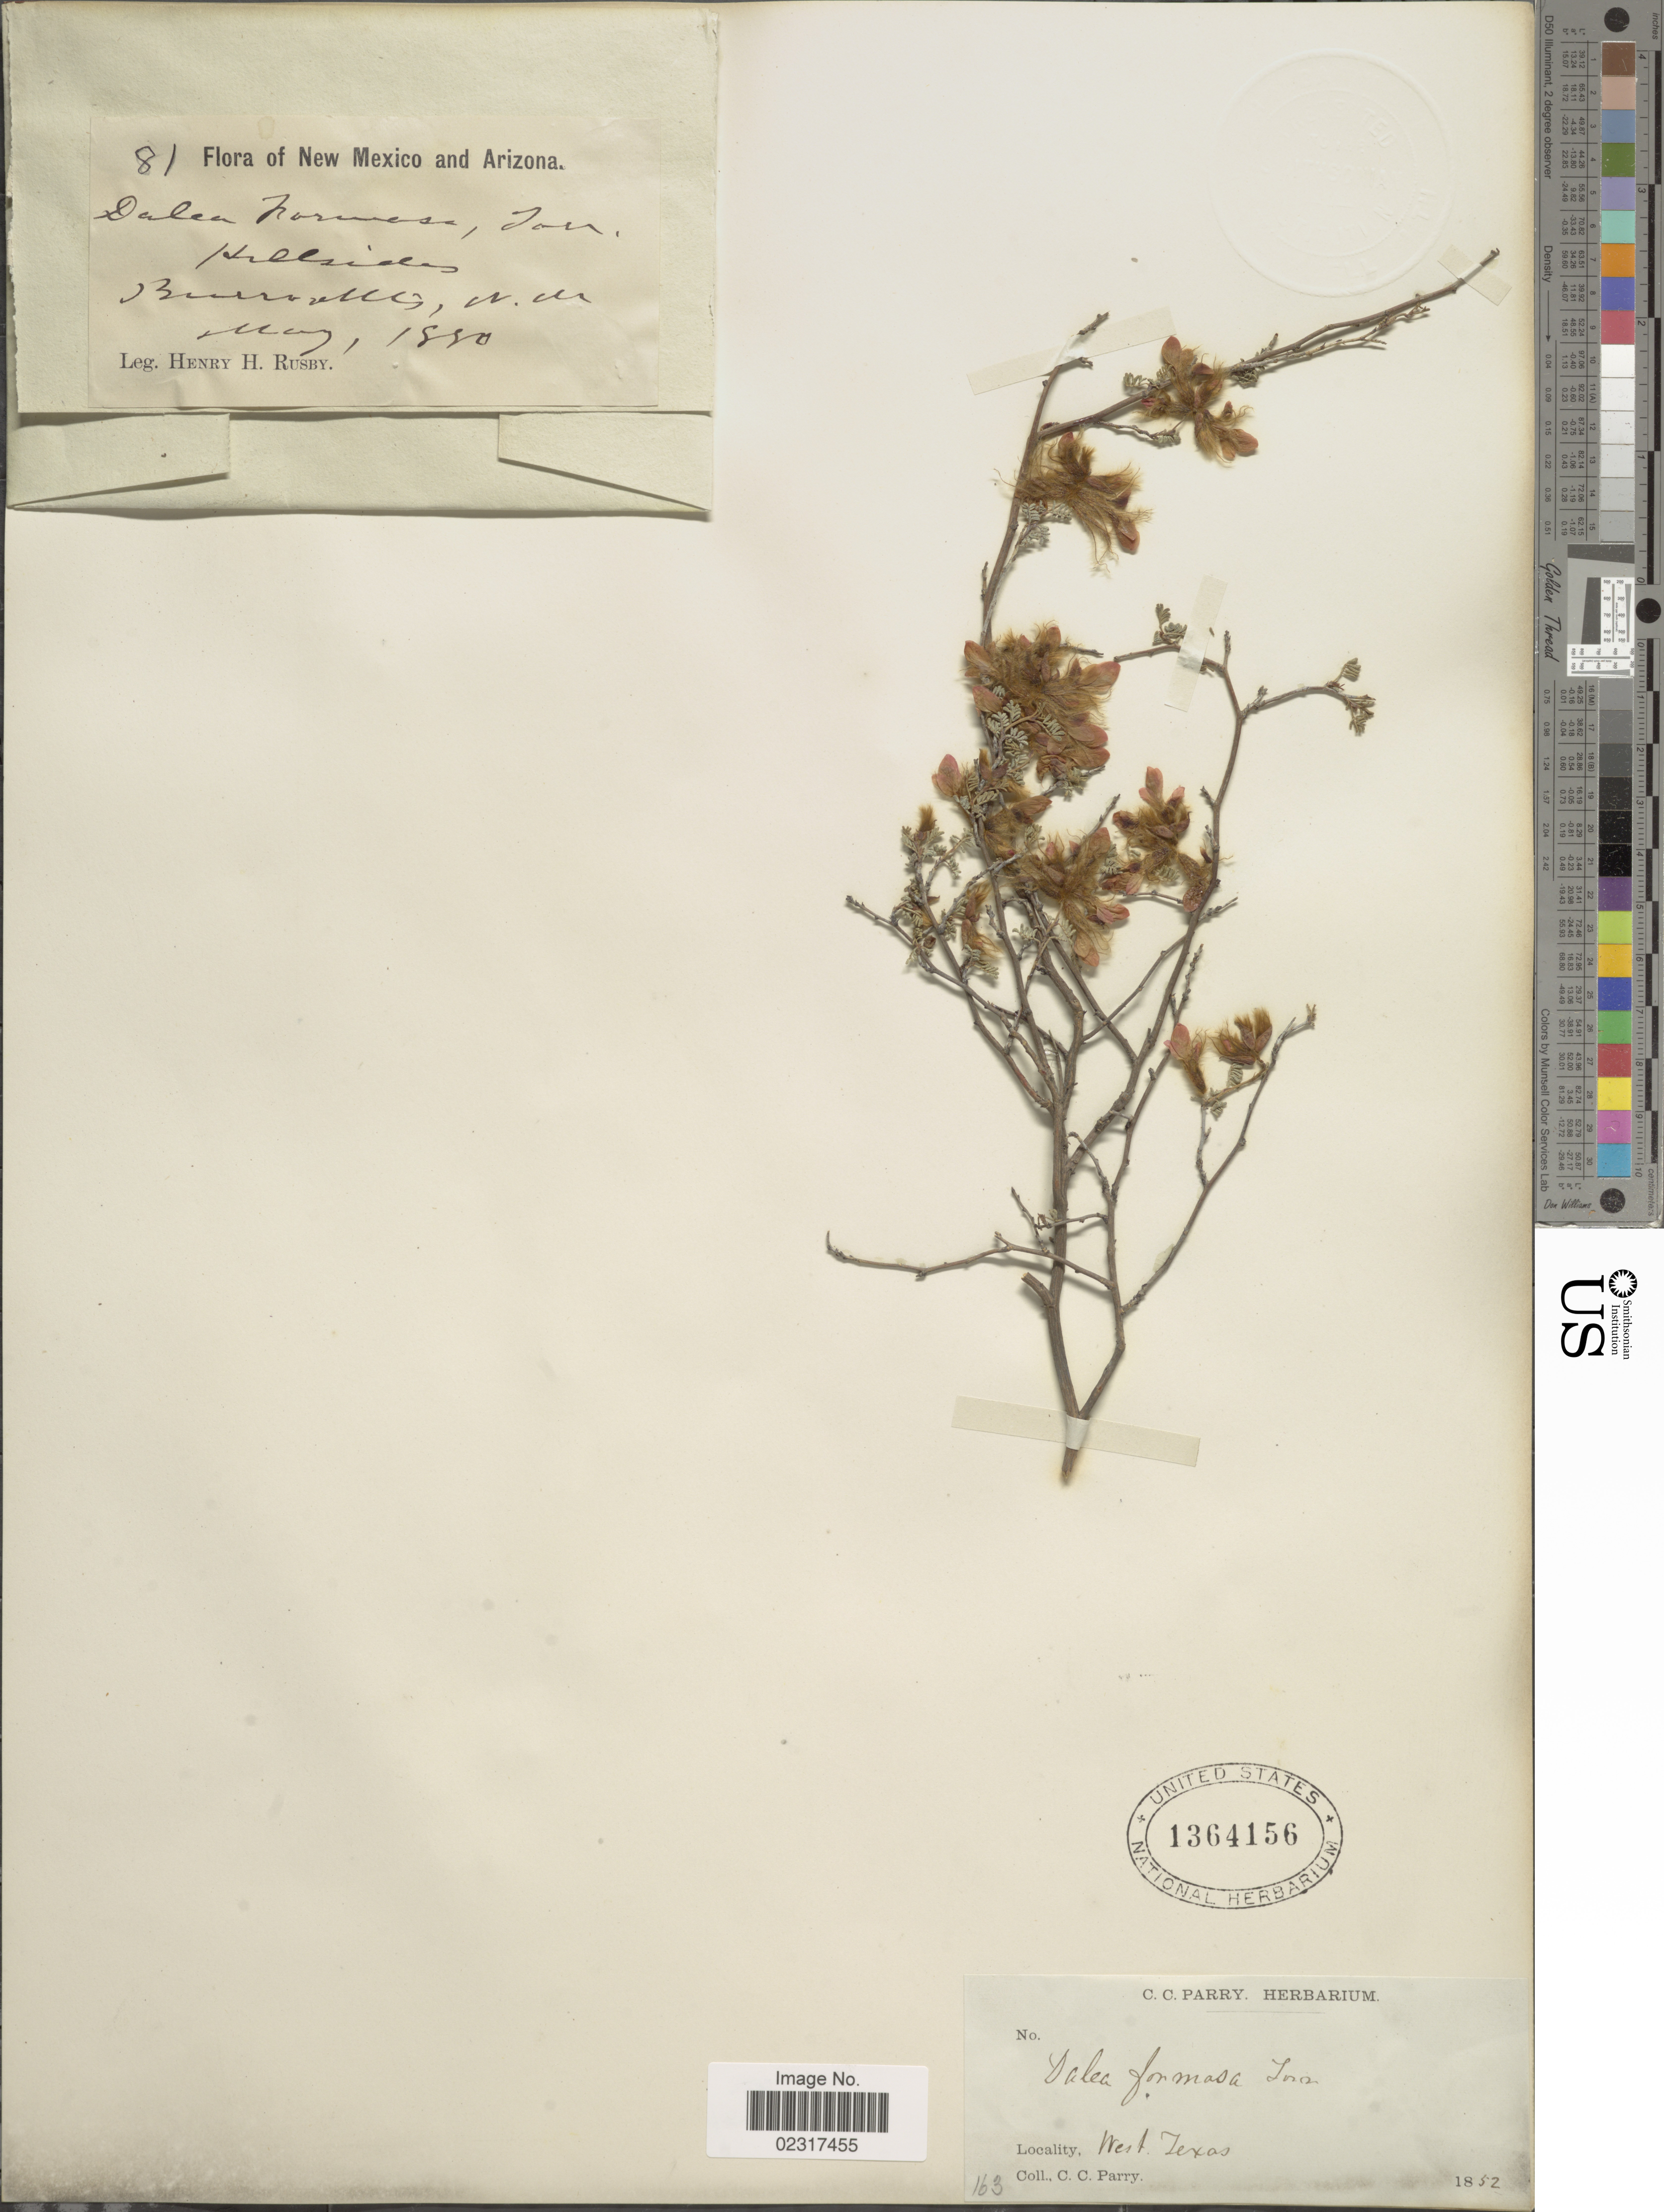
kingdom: Plantae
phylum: Tracheophyta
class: Magnoliopsida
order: Fabales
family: Fabaceae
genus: Dalea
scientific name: Dalea formosa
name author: Torr.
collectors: C. C. Parry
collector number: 163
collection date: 1852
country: United States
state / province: Texas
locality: West Texas.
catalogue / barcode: US 1364156